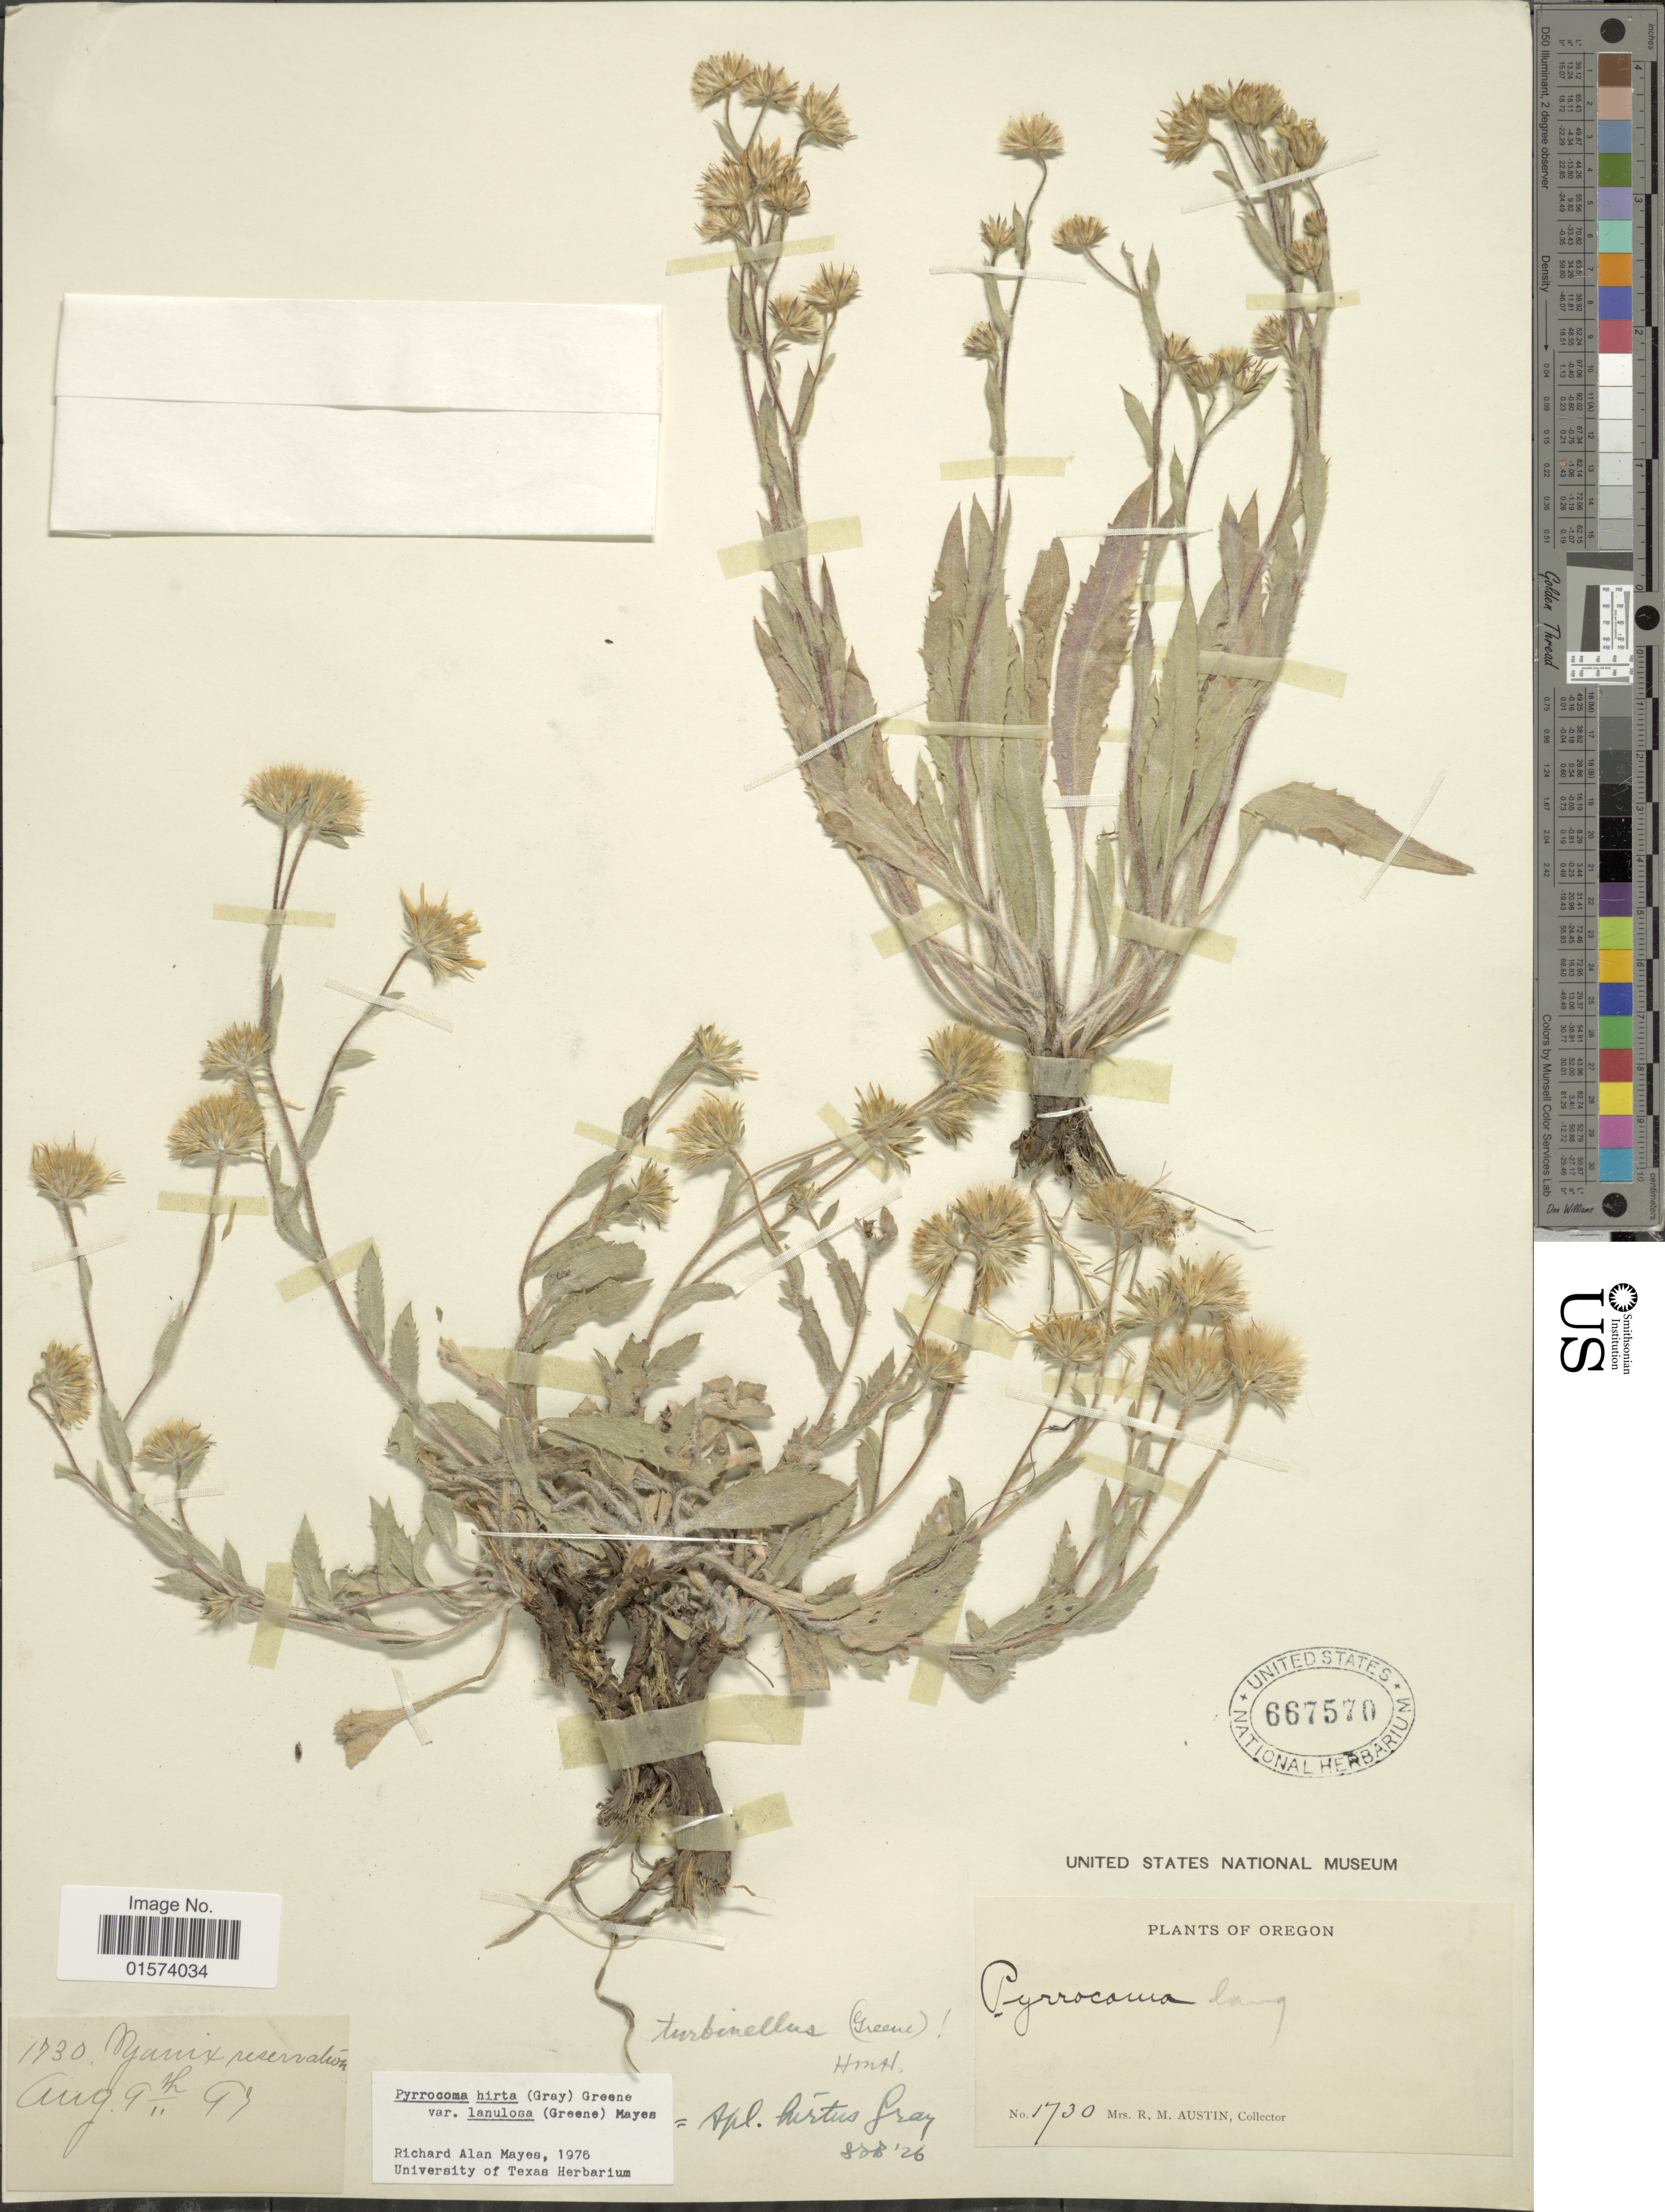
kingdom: Plantae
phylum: Tracheophyta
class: Magnoliopsida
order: Asterales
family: Asteraceae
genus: Pyrrocoma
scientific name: Pyrrocoma lanceolata var. lanceolata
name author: (Hook.) Greene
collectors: R. Austin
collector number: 1730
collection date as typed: Transcribed d/m/y: 9/8/93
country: United States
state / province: Oregon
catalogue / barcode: US 667570